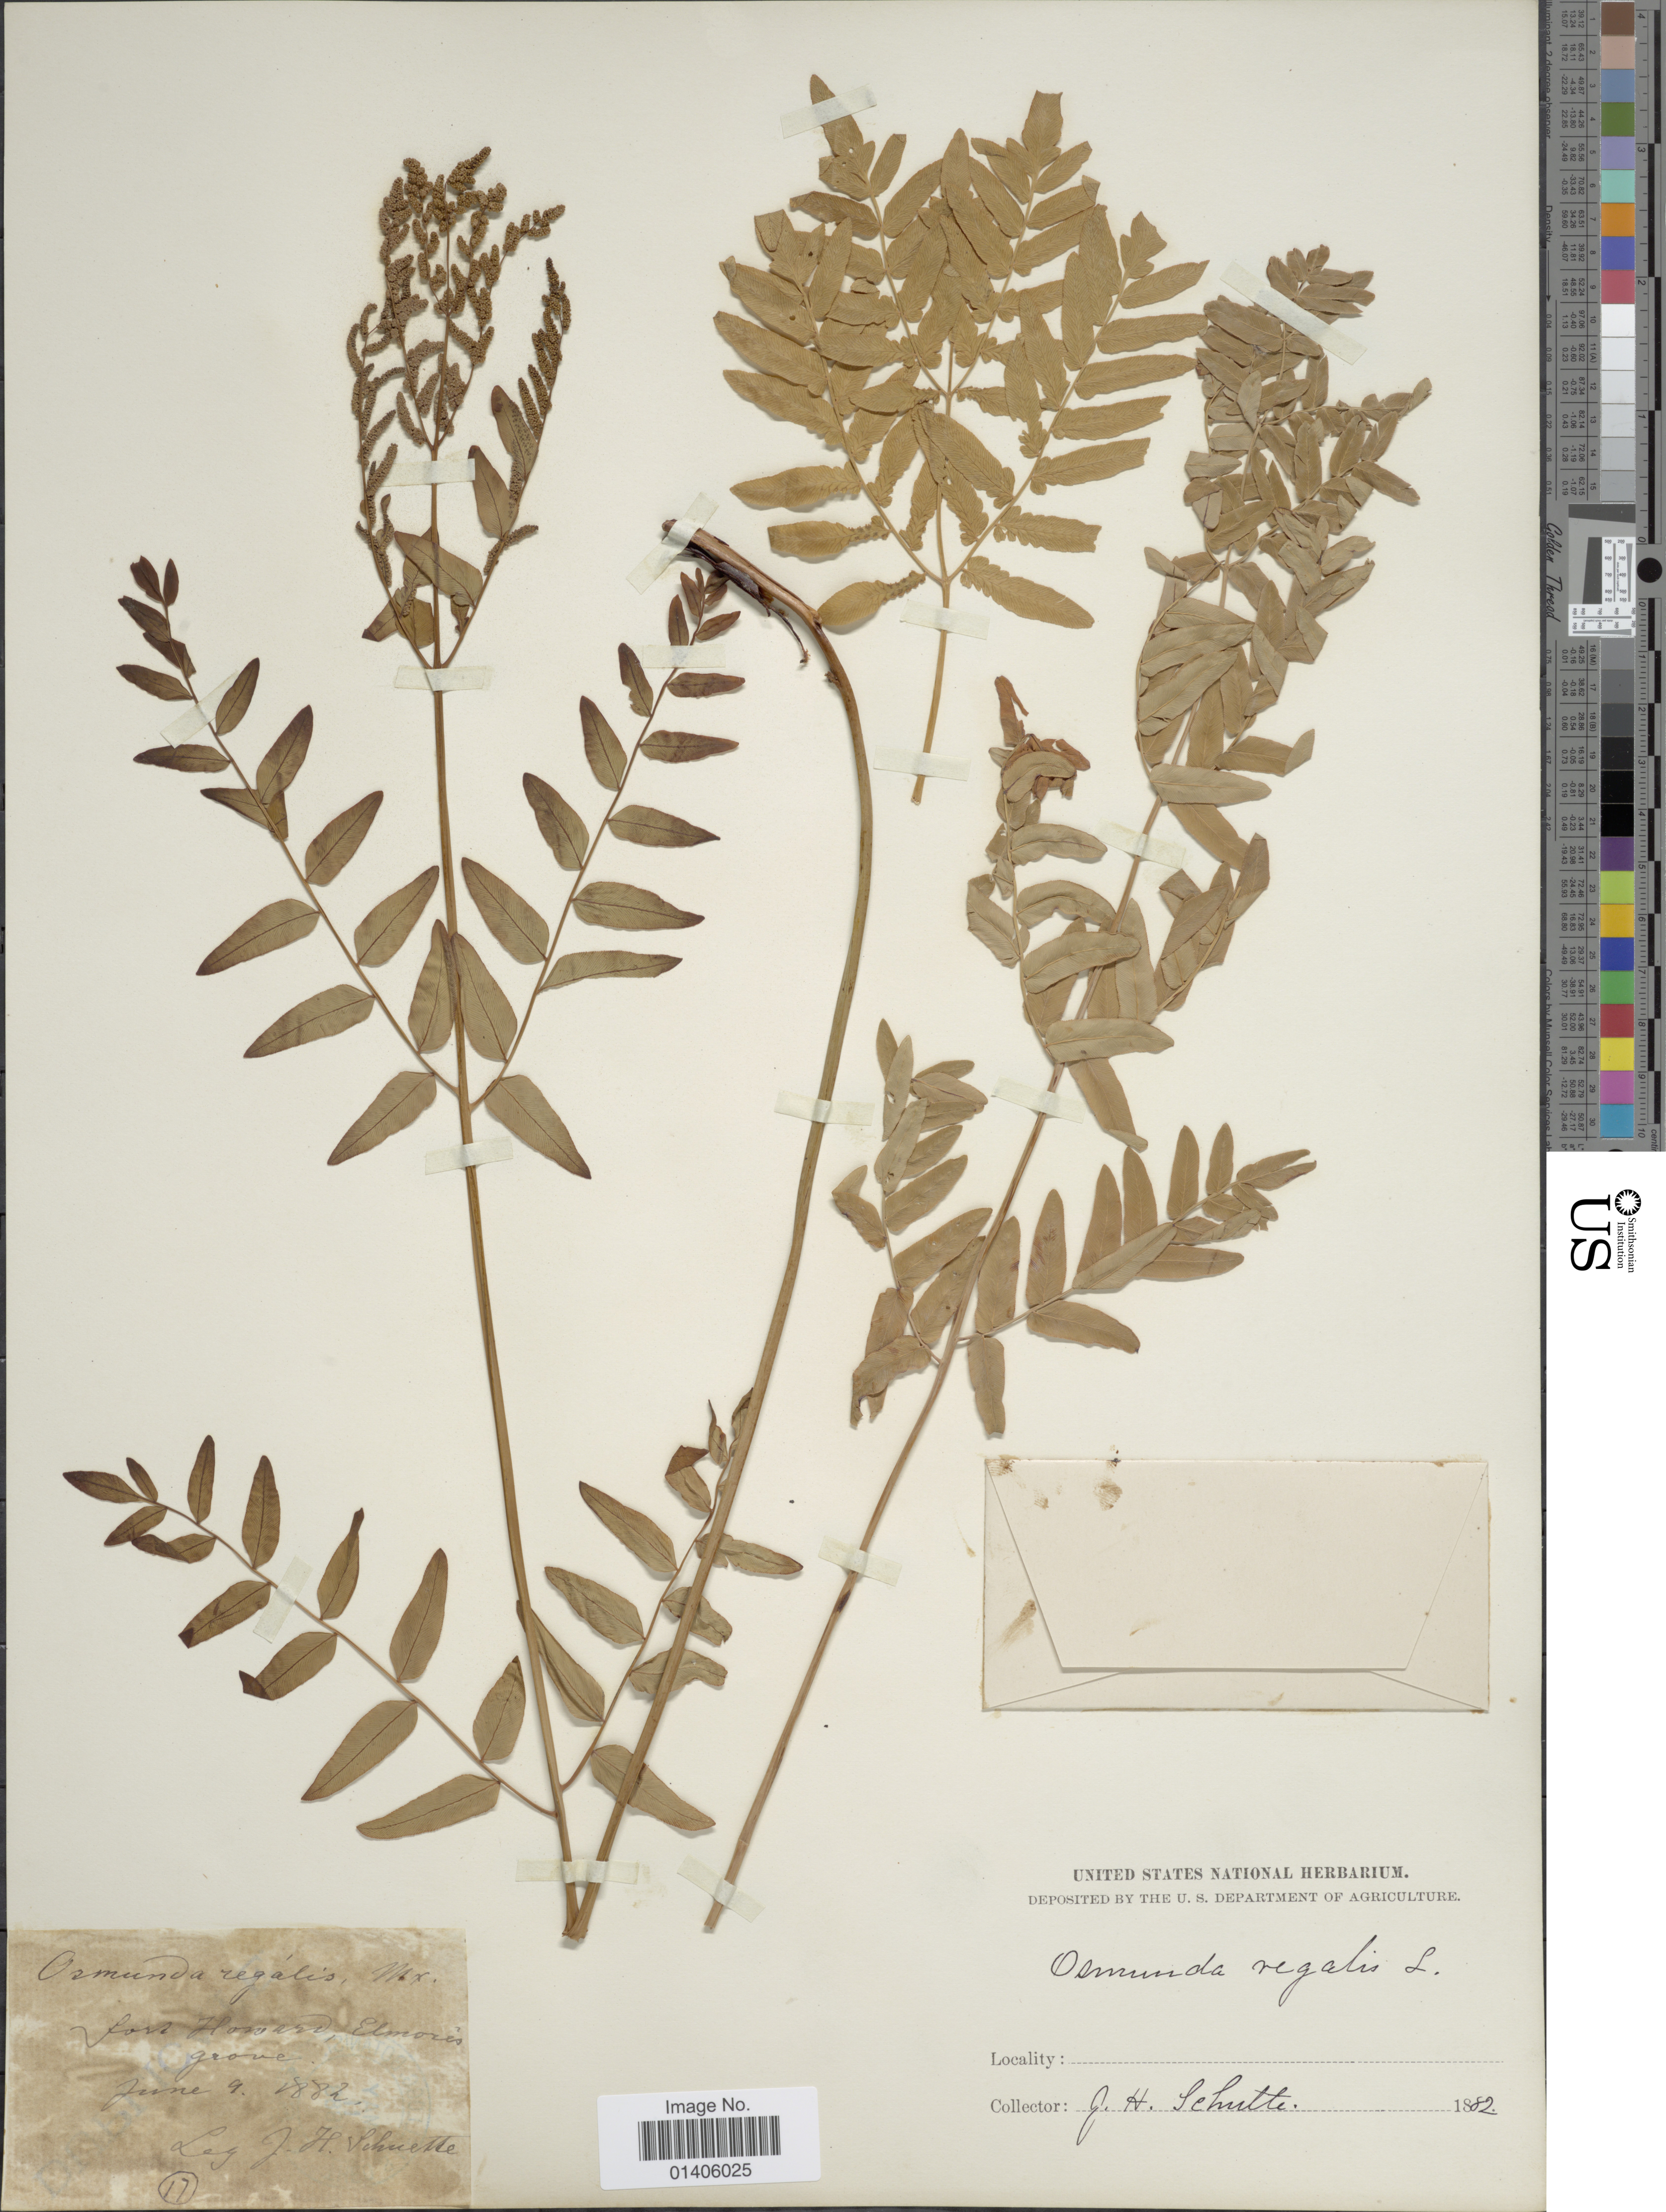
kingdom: Plantae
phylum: Tracheophyta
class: Polypodiopsida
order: Osmundales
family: Osmundaceae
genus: Osmunda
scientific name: Osmunda regalis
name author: L.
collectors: J. Schutte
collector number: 17?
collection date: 1882-06-09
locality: Fort Howerd,Elmores grove [interpreted]